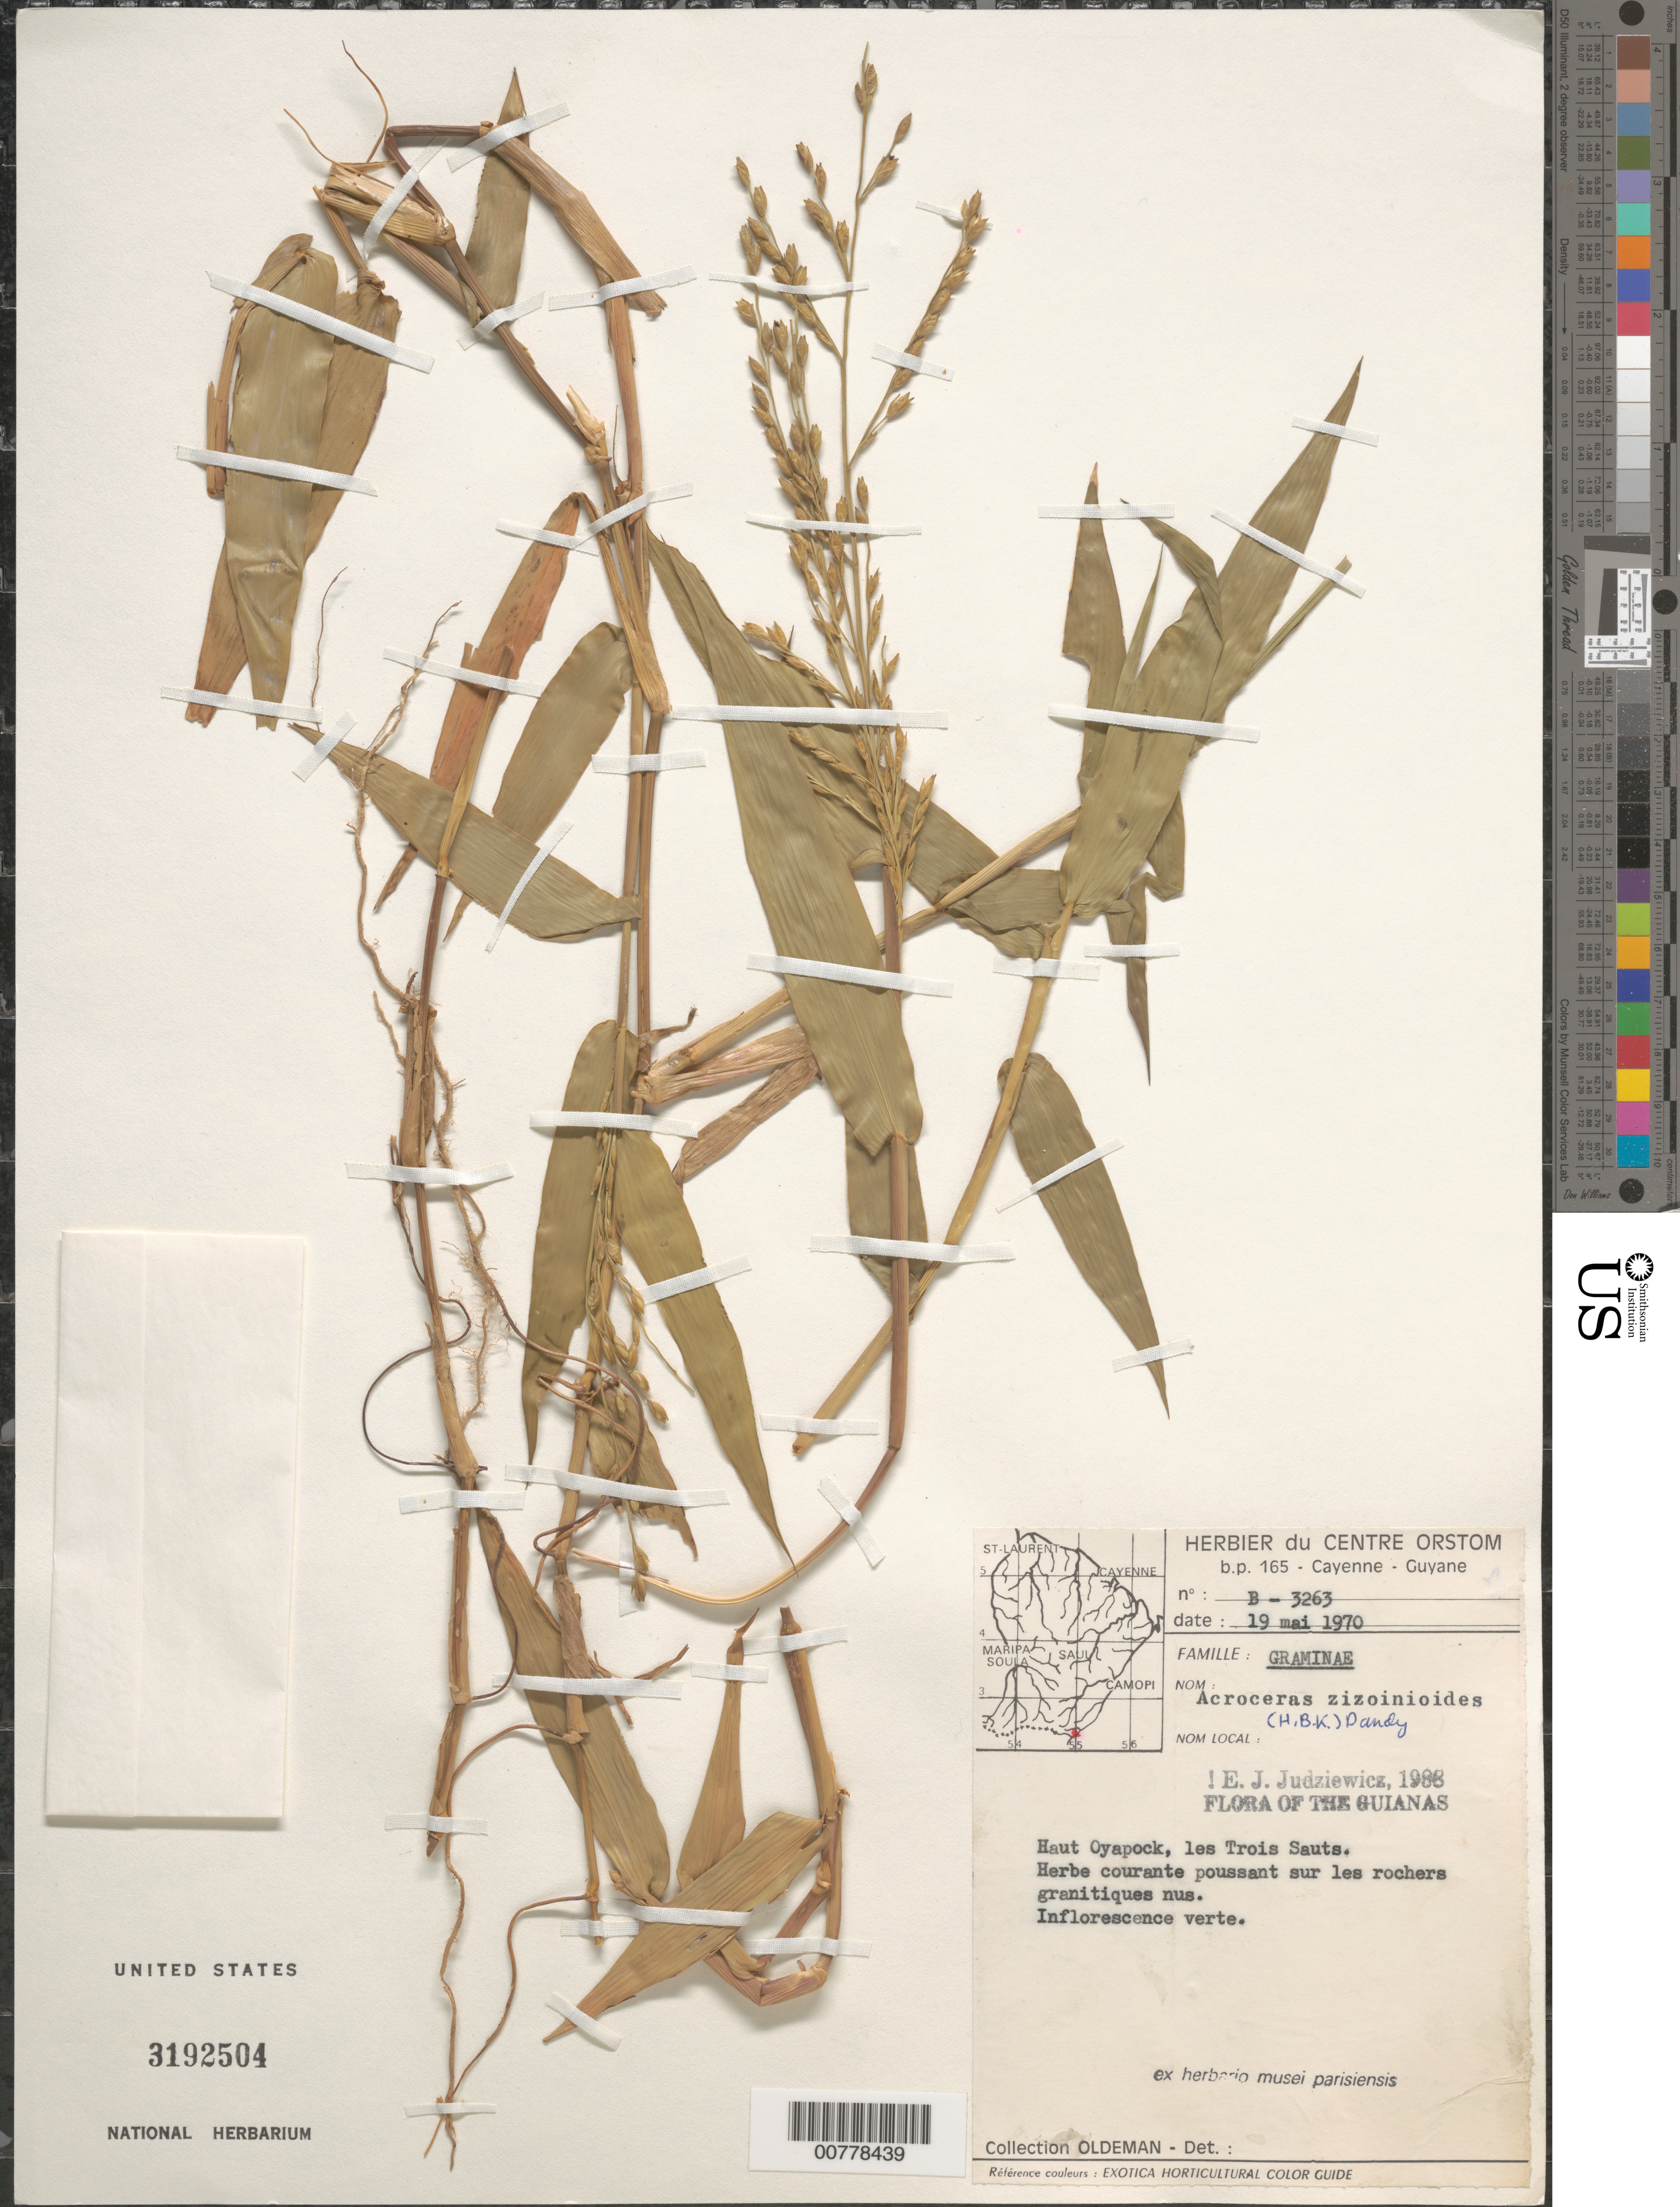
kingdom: Plantae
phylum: Tracheophyta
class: Liliopsida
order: Poales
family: Poaceae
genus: Acroceras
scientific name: Acroceras zizanioides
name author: (Kunth) Dandy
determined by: Judziewicz, E. J.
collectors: R. Oldeman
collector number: B 3263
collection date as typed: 19-May-70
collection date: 1970-05-19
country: French Guiana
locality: Trois Sauts, Haut Oyapock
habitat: Poussant sur les rochers granitiques nus.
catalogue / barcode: US 3192504